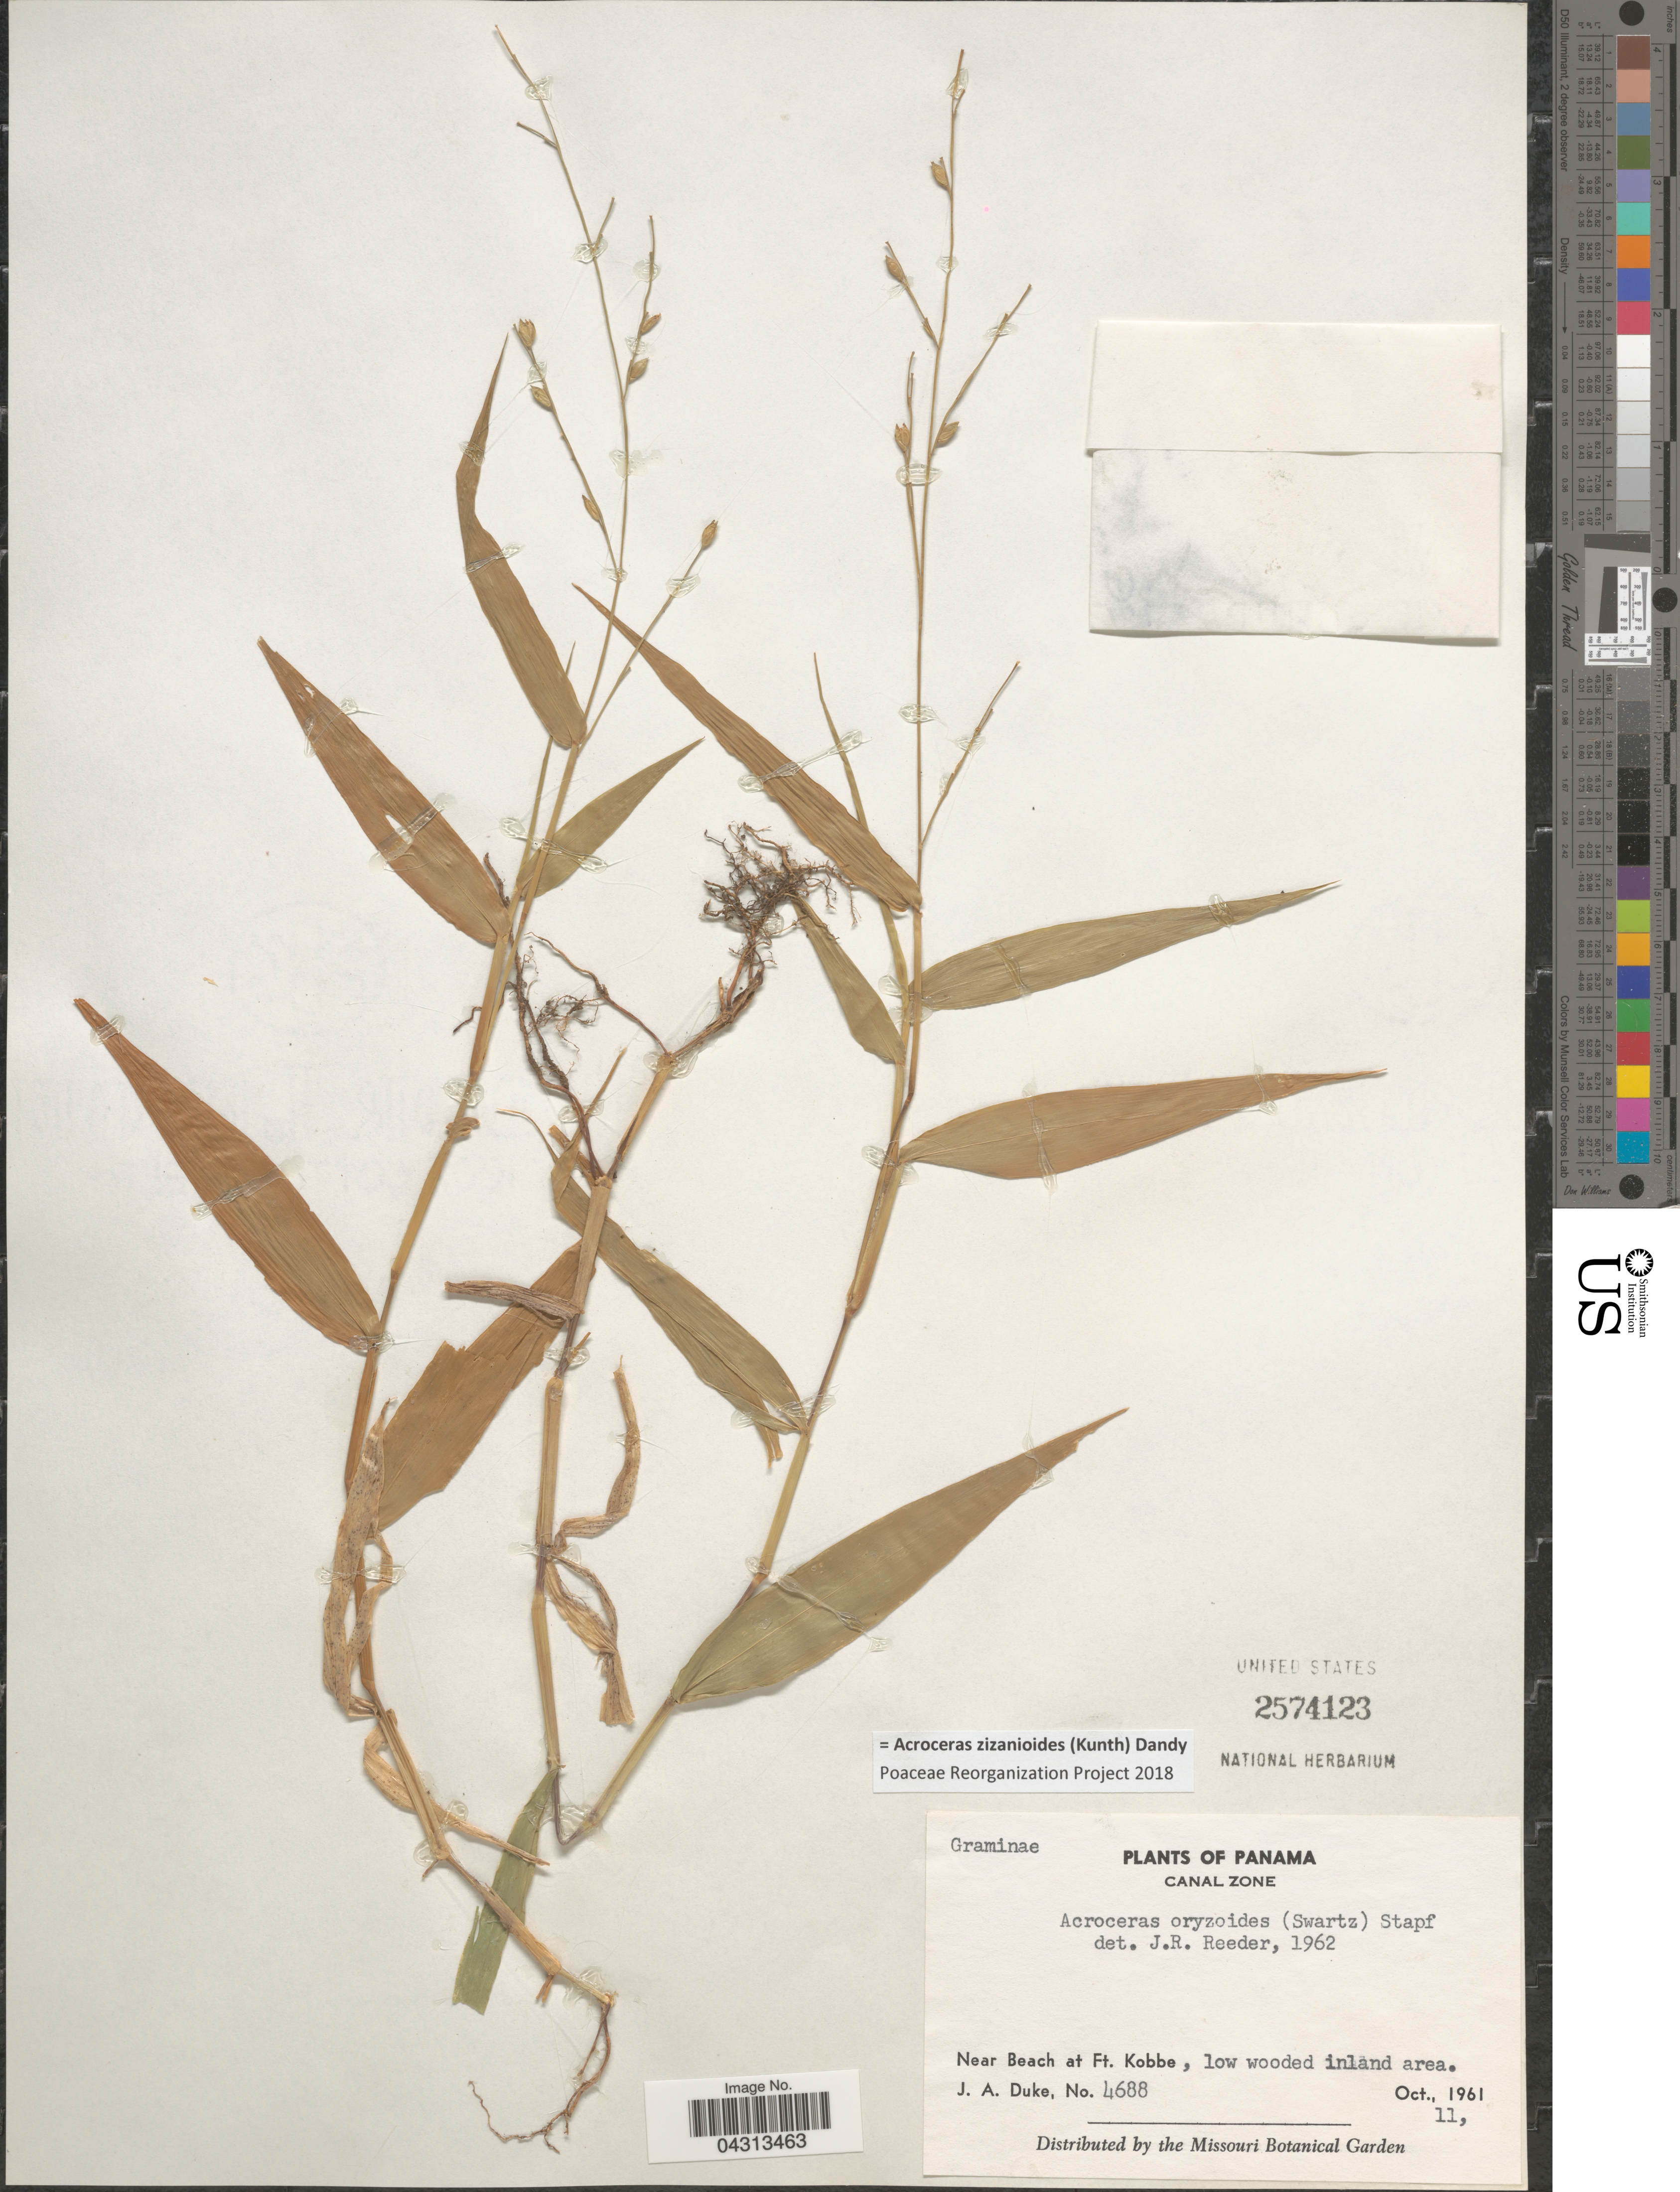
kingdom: Plantae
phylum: Tracheophyta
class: Liliopsida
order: Poales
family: Poaceae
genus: Acroceras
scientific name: Acroceras zizanioides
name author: (Kunth) Dandy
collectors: J. A. Duke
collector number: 4688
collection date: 1961-10-11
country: Panama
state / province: Colón / Panamá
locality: Canal Zone. Near Beach at Ft. Kobbe, low wooded inland area.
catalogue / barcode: US 2574123